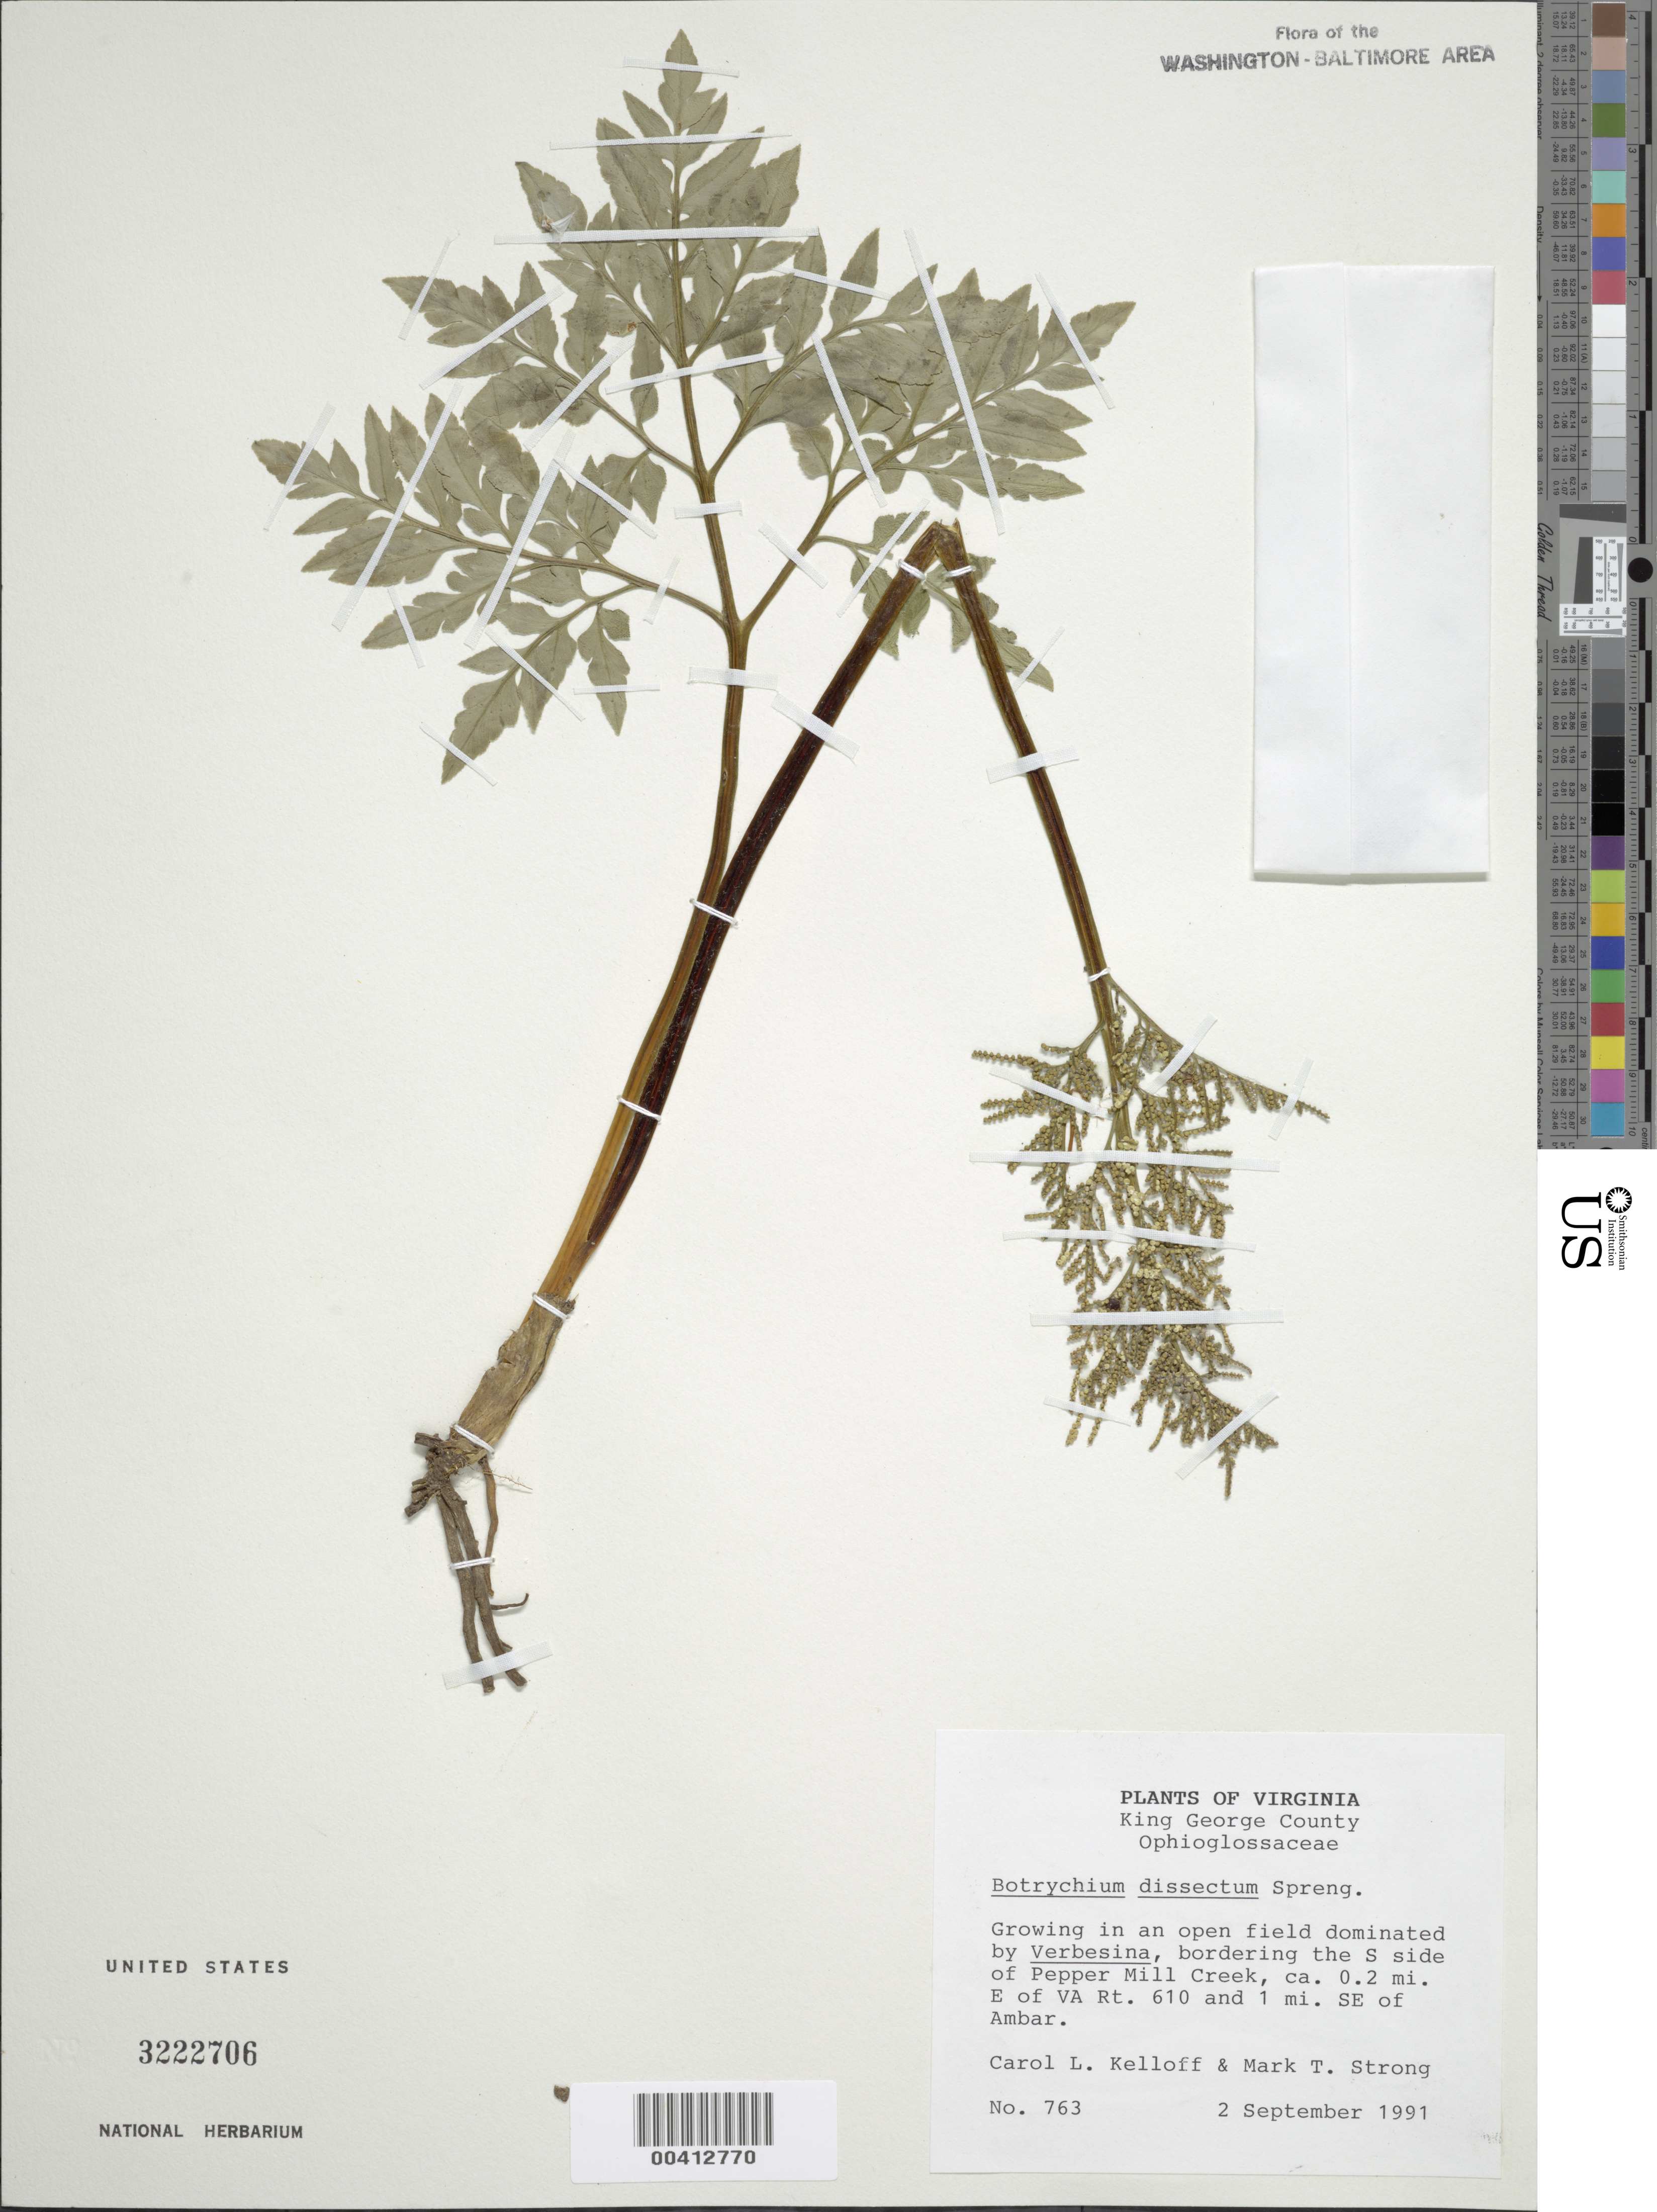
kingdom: Plantae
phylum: Tracheophyta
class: Polypodiopsida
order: Ophioglossales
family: Ophioglossaceae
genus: Botrychium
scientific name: Botrychium dissectum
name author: Spreng.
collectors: C. L. Kelloff & M. T. Strong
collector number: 763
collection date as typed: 02 Sep 1991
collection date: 1991-09-02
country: United States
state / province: Virginia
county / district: King George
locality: SE of Ambar, E of Va Rt 610, S of Pepper Mill Creek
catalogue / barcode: US 3222706